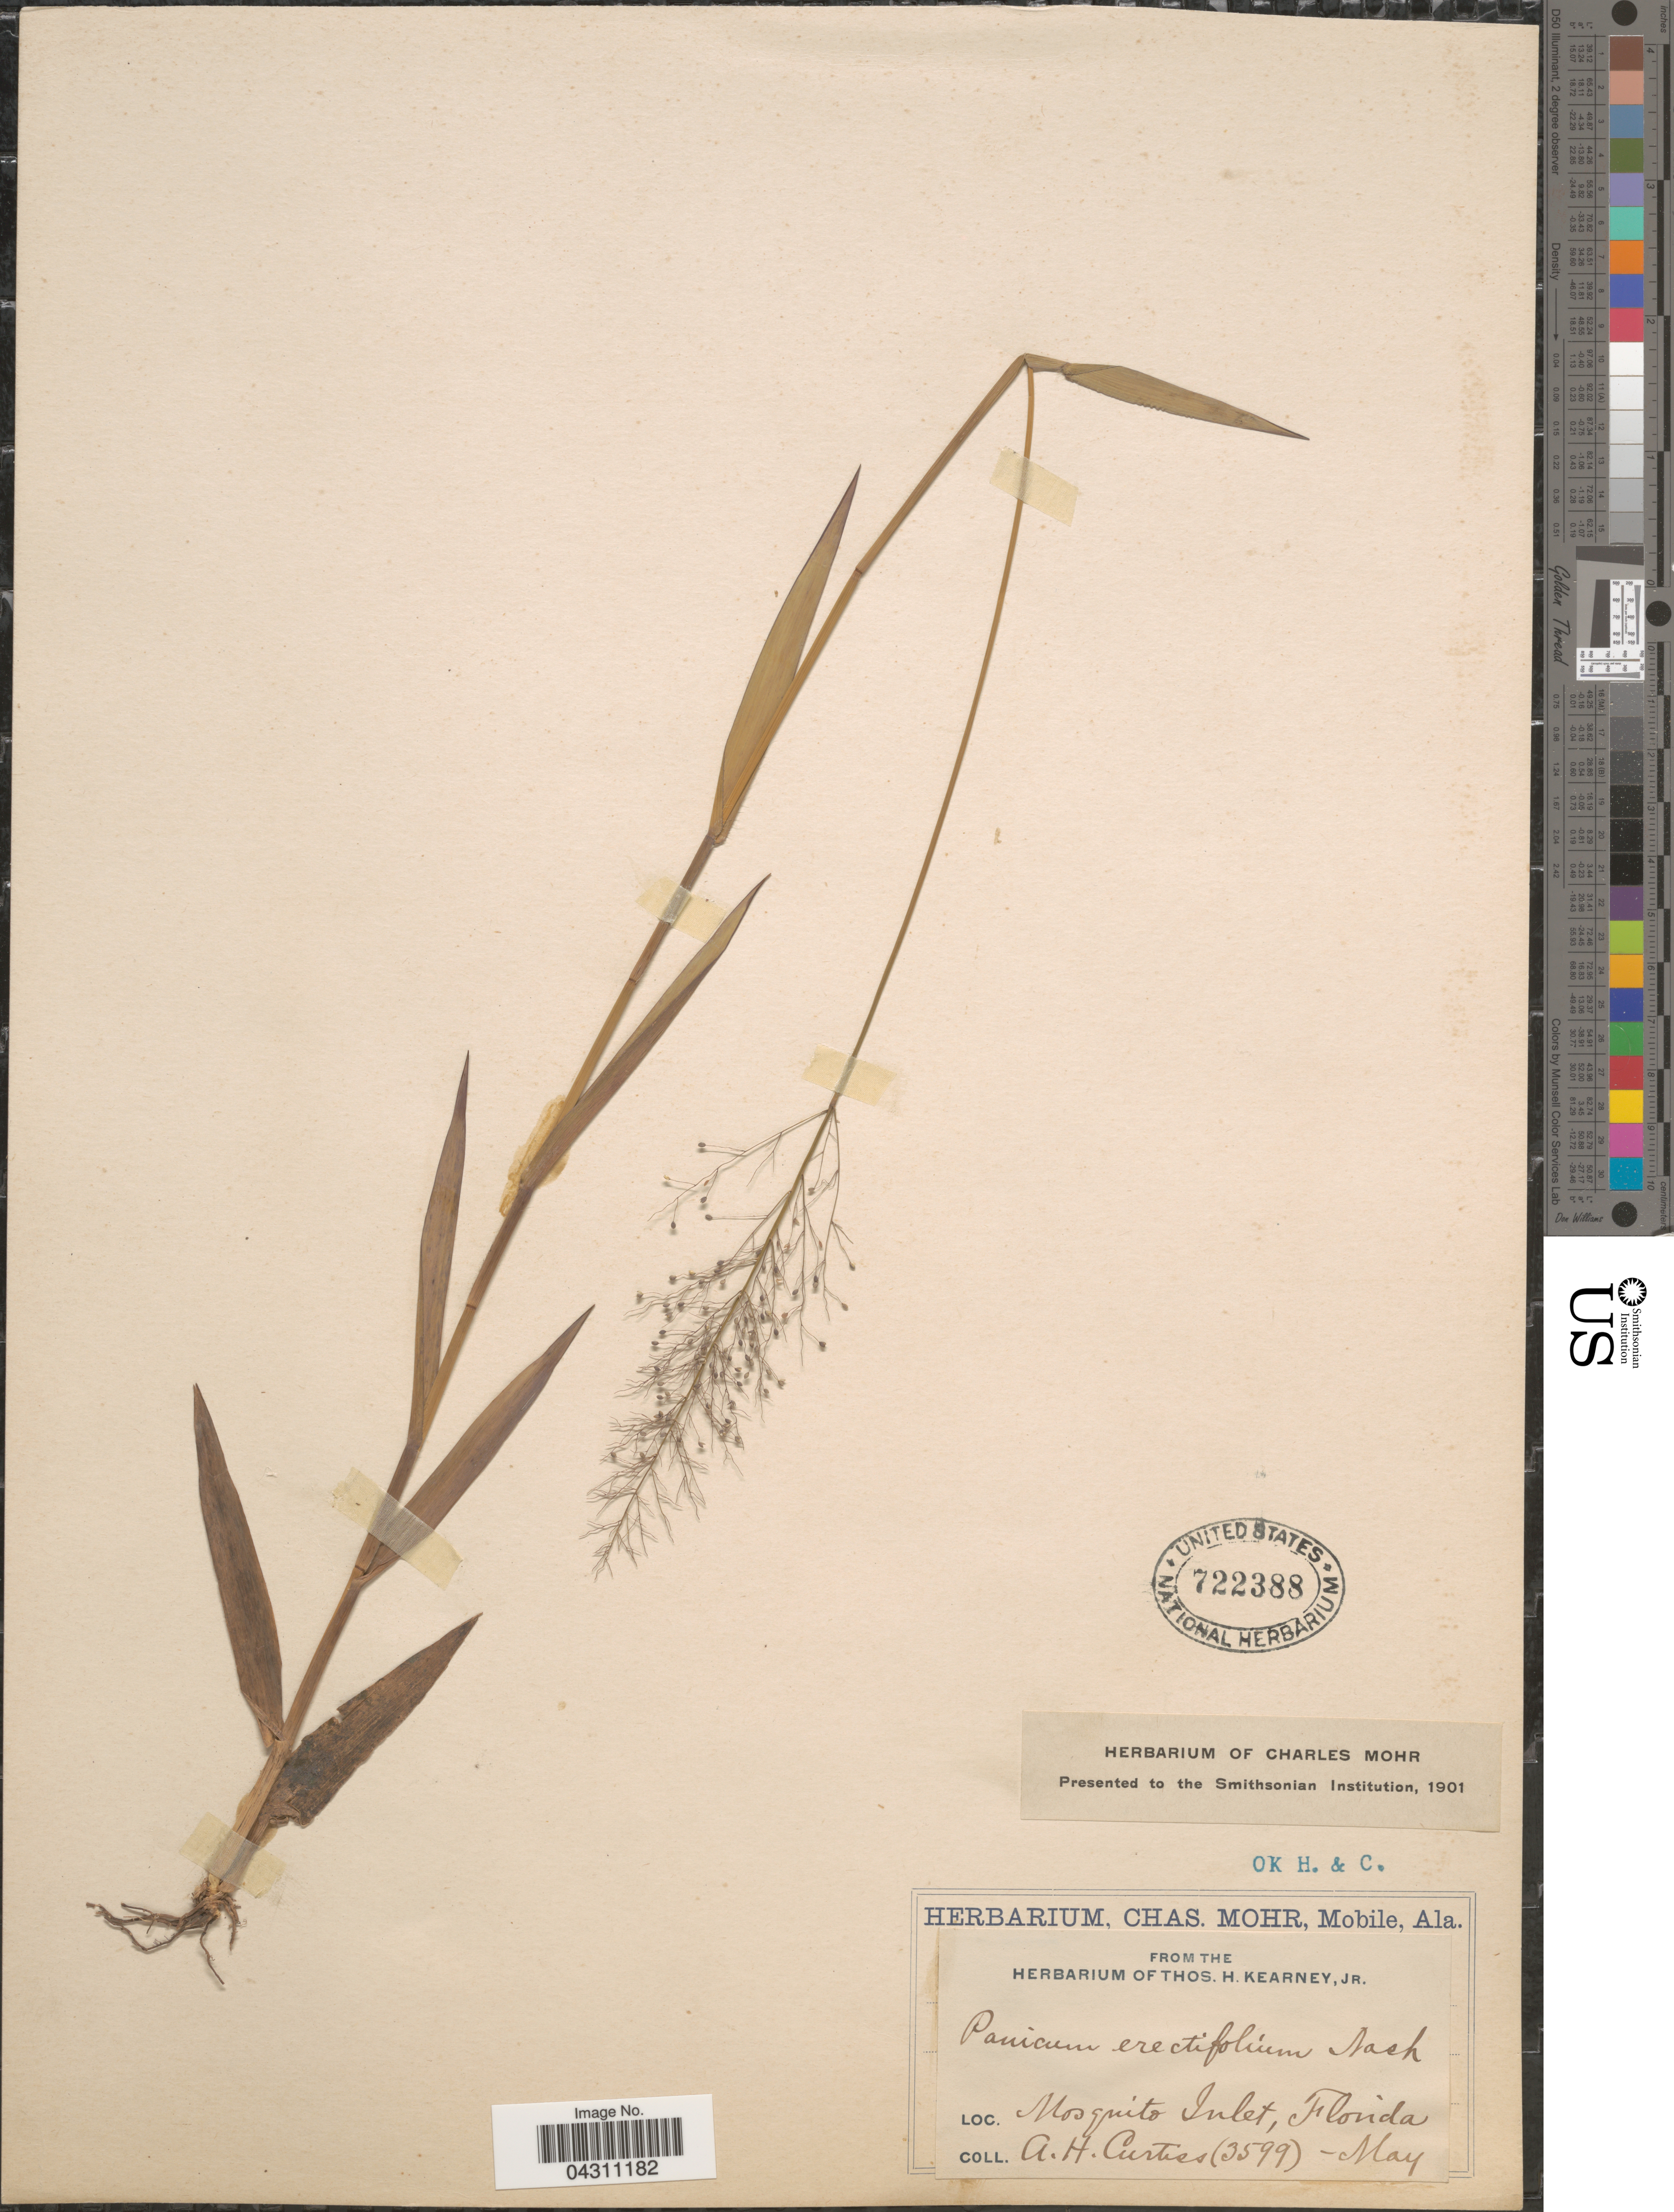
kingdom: Plantae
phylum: Tracheophyta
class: Liliopsida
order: Poales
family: Poaceae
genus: Dichanthelium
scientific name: Dichanthelium sphaerocarpon var. floridanum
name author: (Vasey) Davidse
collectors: A. H. Curtiss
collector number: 3599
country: United States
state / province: Florida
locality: Mosquito Inlet.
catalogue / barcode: US 722388